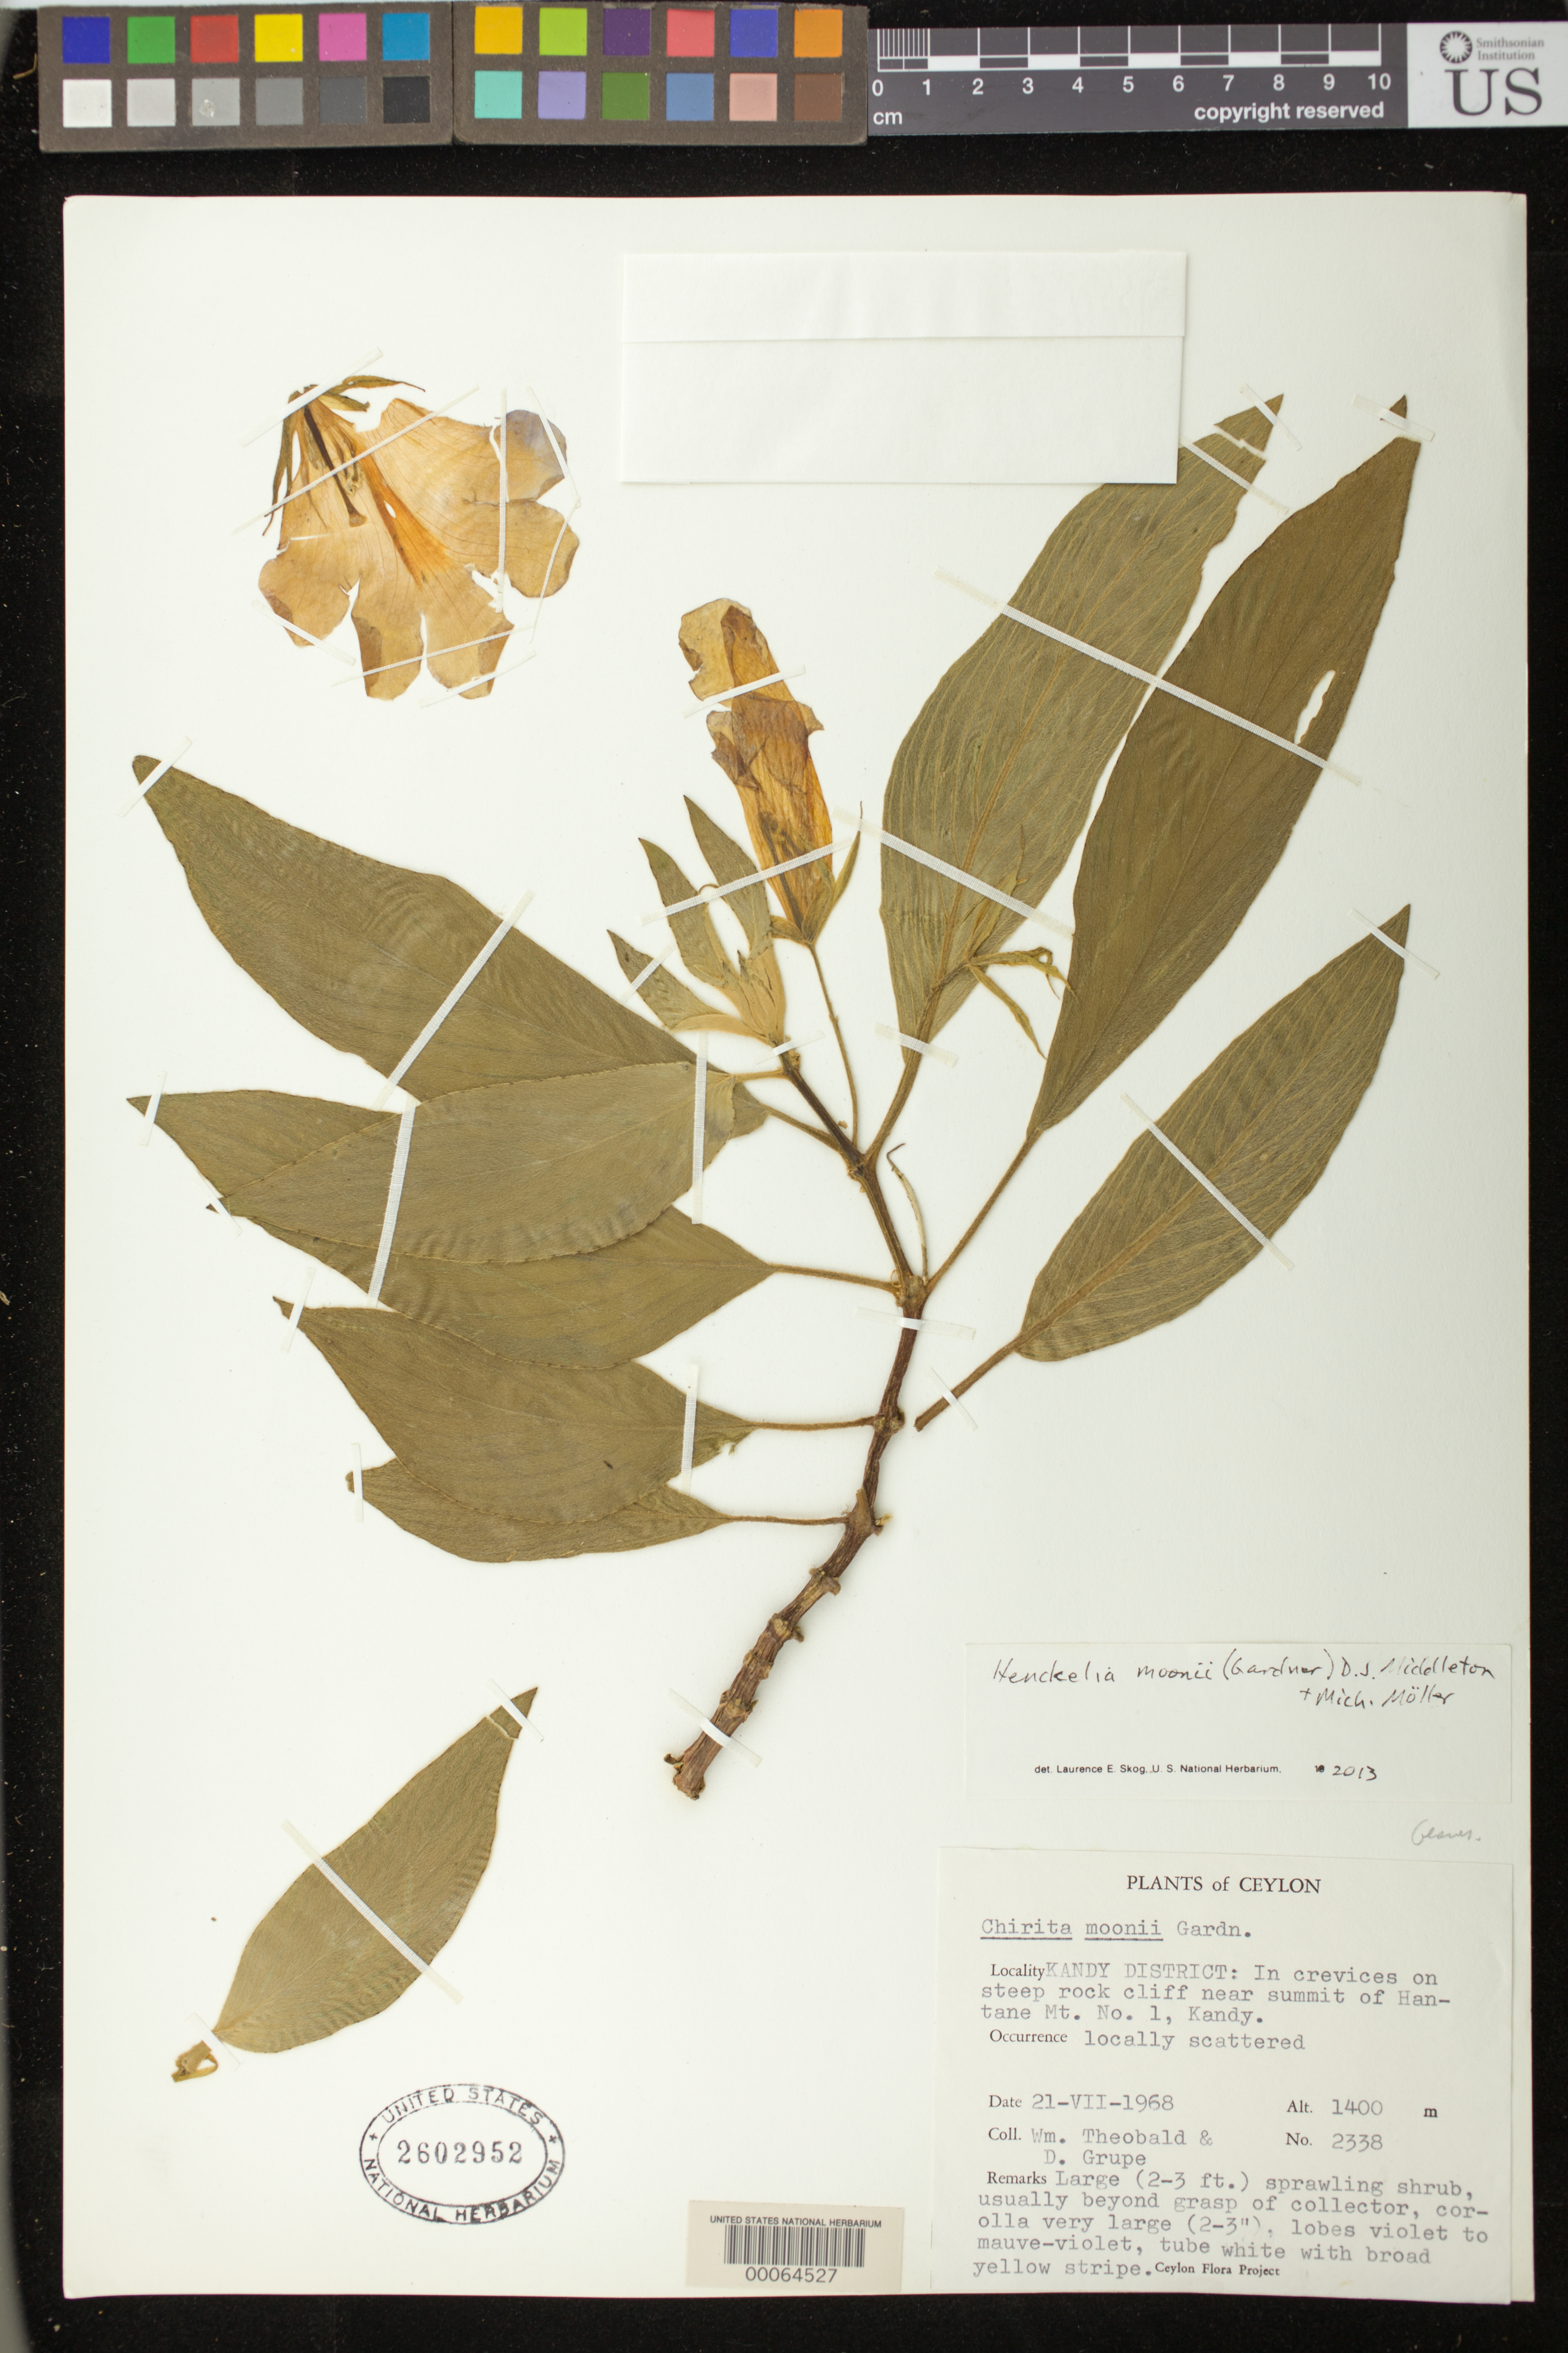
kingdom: Plantae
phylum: Tracheophyta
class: Magnoliopsida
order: Lamiales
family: Gesneriaceae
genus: Henckelia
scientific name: Henckelia moonii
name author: (Gardner) D.J. Middleton & Mich. Möller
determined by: Skog, Laurence E.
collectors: W. Theobald & D. Grupe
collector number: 2338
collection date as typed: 21 Jul 1968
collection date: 1968-07-21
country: Sri Lanka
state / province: Central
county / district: Kandy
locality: Near summit of mountain no.1, kandy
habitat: In crevices on steep rock cliff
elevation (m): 1400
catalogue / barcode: US 2602952